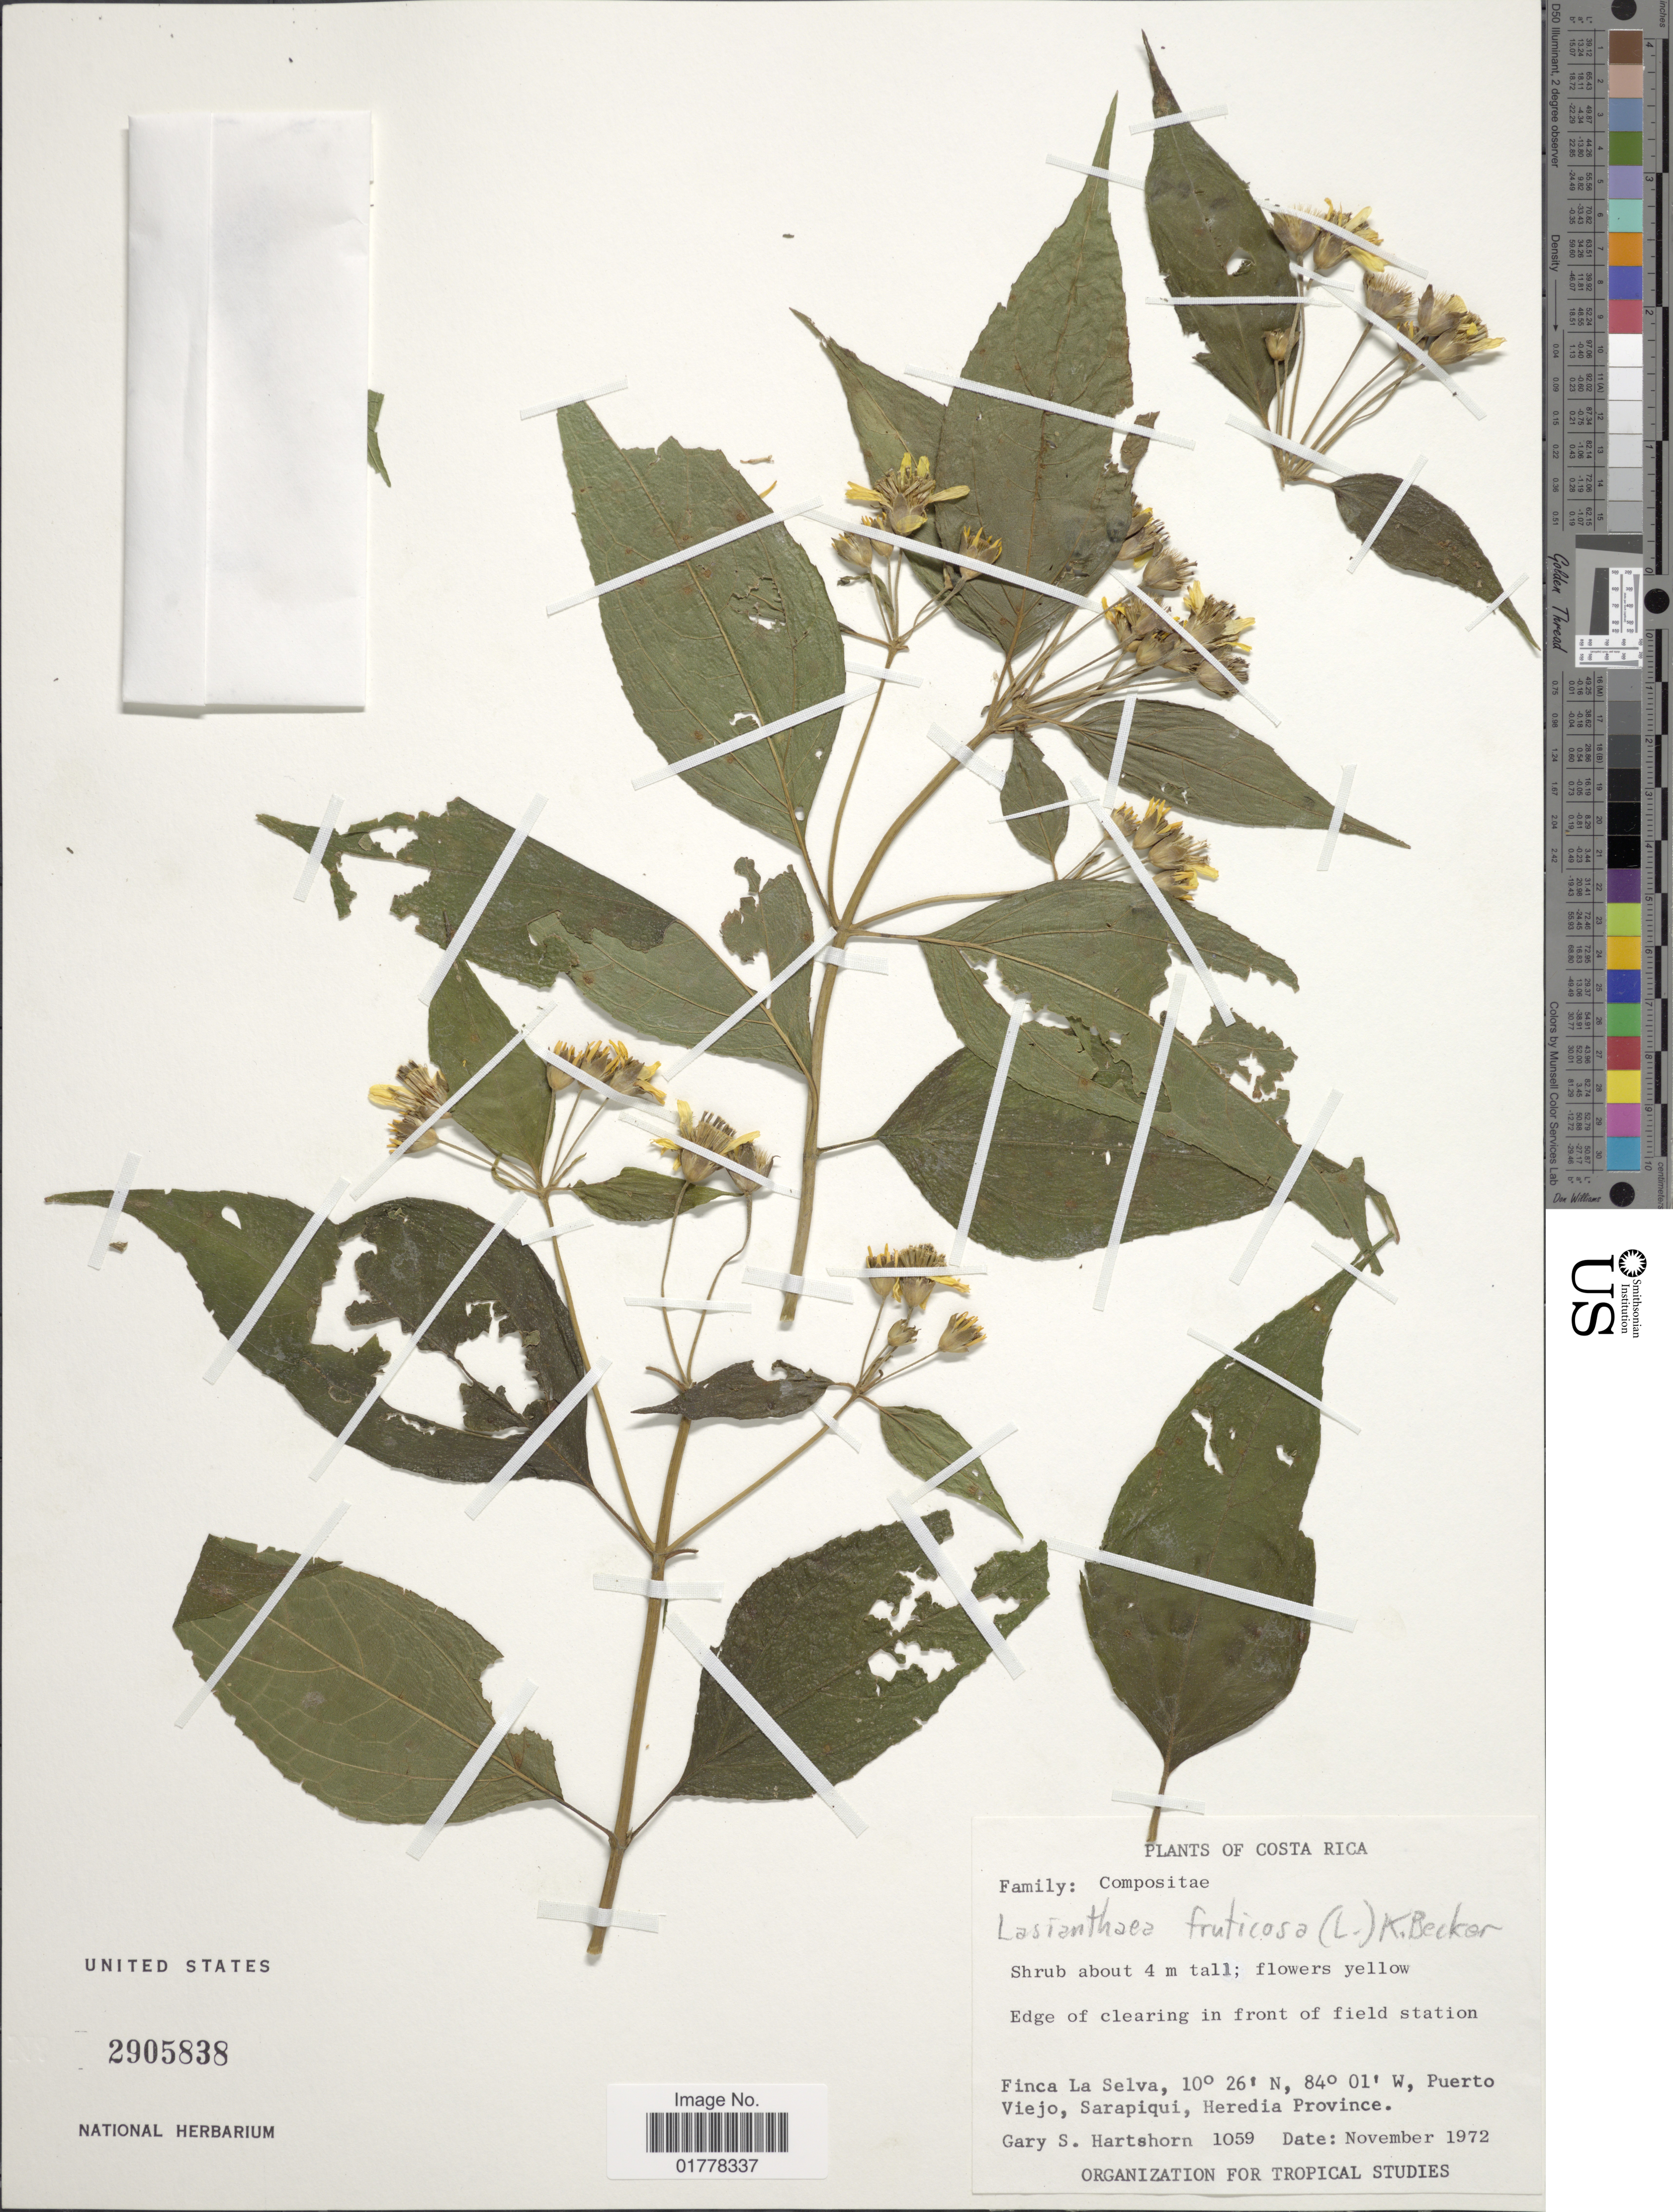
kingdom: Plantae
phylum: Tracheophyta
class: Magnoliopsida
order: Asterales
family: Asteraceae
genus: Lasianthaea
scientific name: Lasianthaea fruticosa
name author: (L.) K.M. Becker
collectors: G. Hartshorn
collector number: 1059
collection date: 1972-11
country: Costa Rica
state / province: Heredia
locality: Finca La Selva, Puerto Viejo, Sarapiqui, Heredia Province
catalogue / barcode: US 2905838